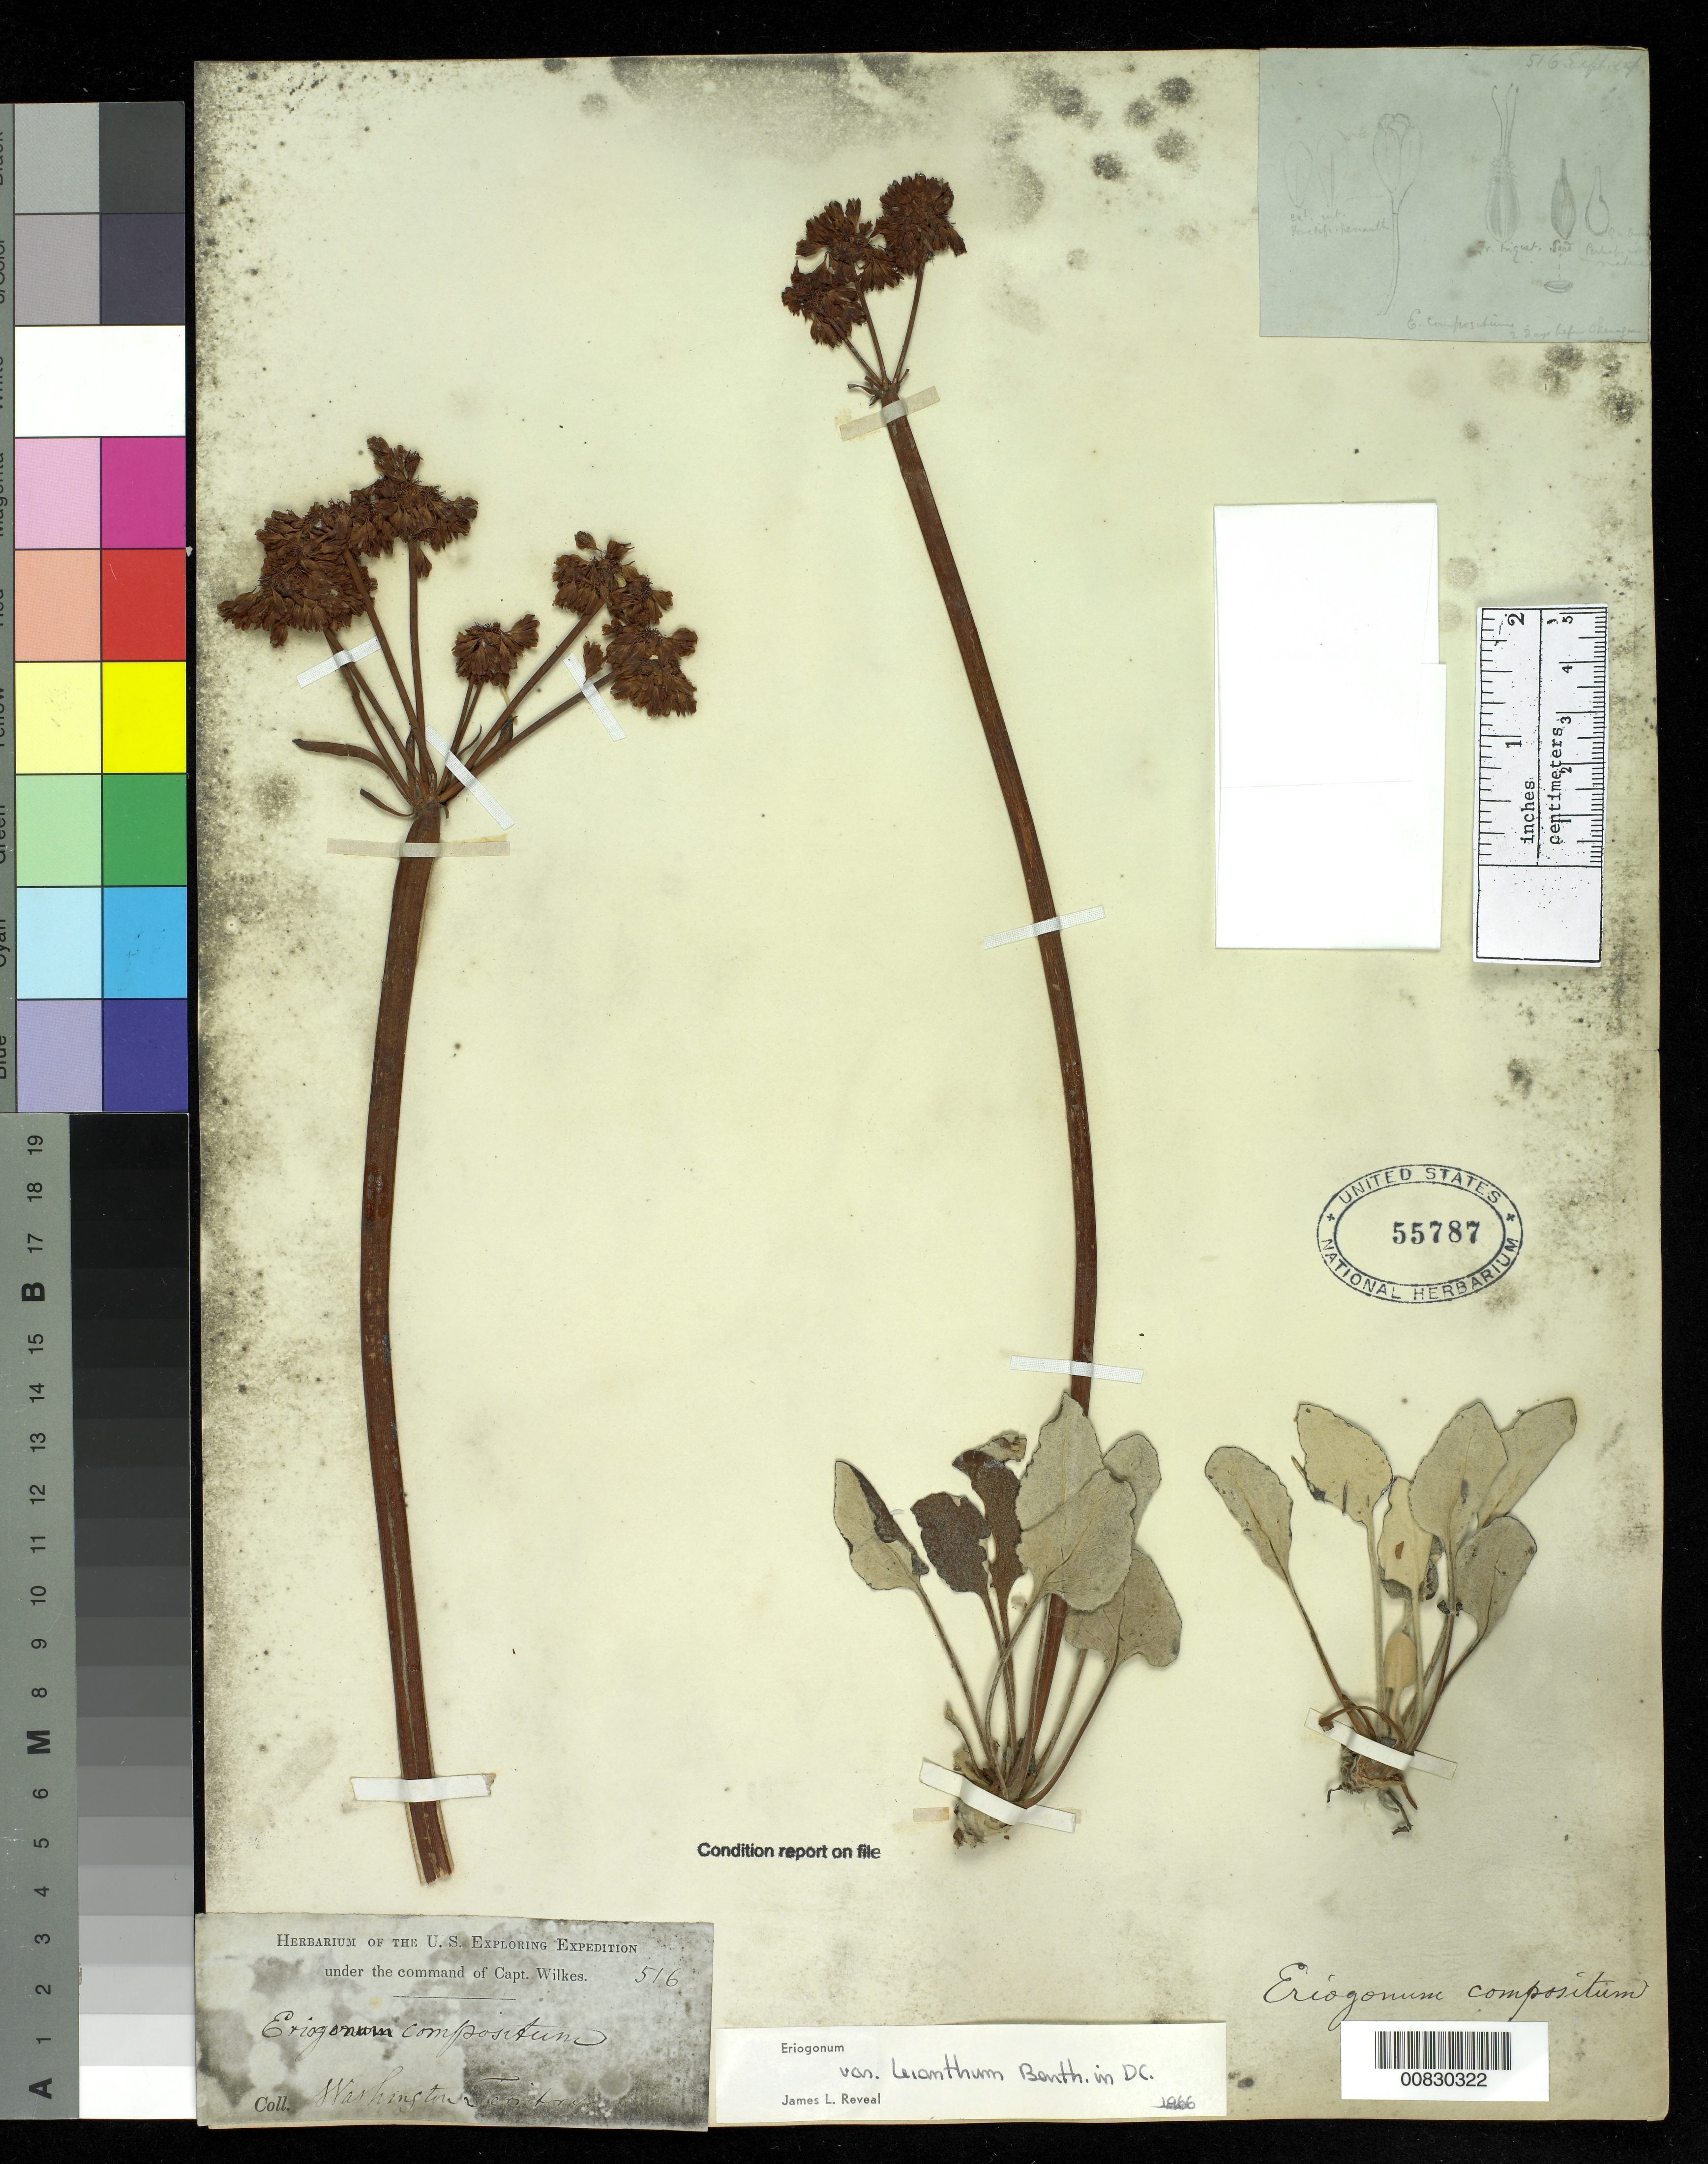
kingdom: Plantae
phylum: Tracheophyta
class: Magnoliopsida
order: Caryophyllales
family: Polygonaceae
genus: Eriogonum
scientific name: Eriogonum compositum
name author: Douglas ex Benth.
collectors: Wilkes Explor. Exped.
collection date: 1838/1842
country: United States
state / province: Washington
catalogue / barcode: US 55787